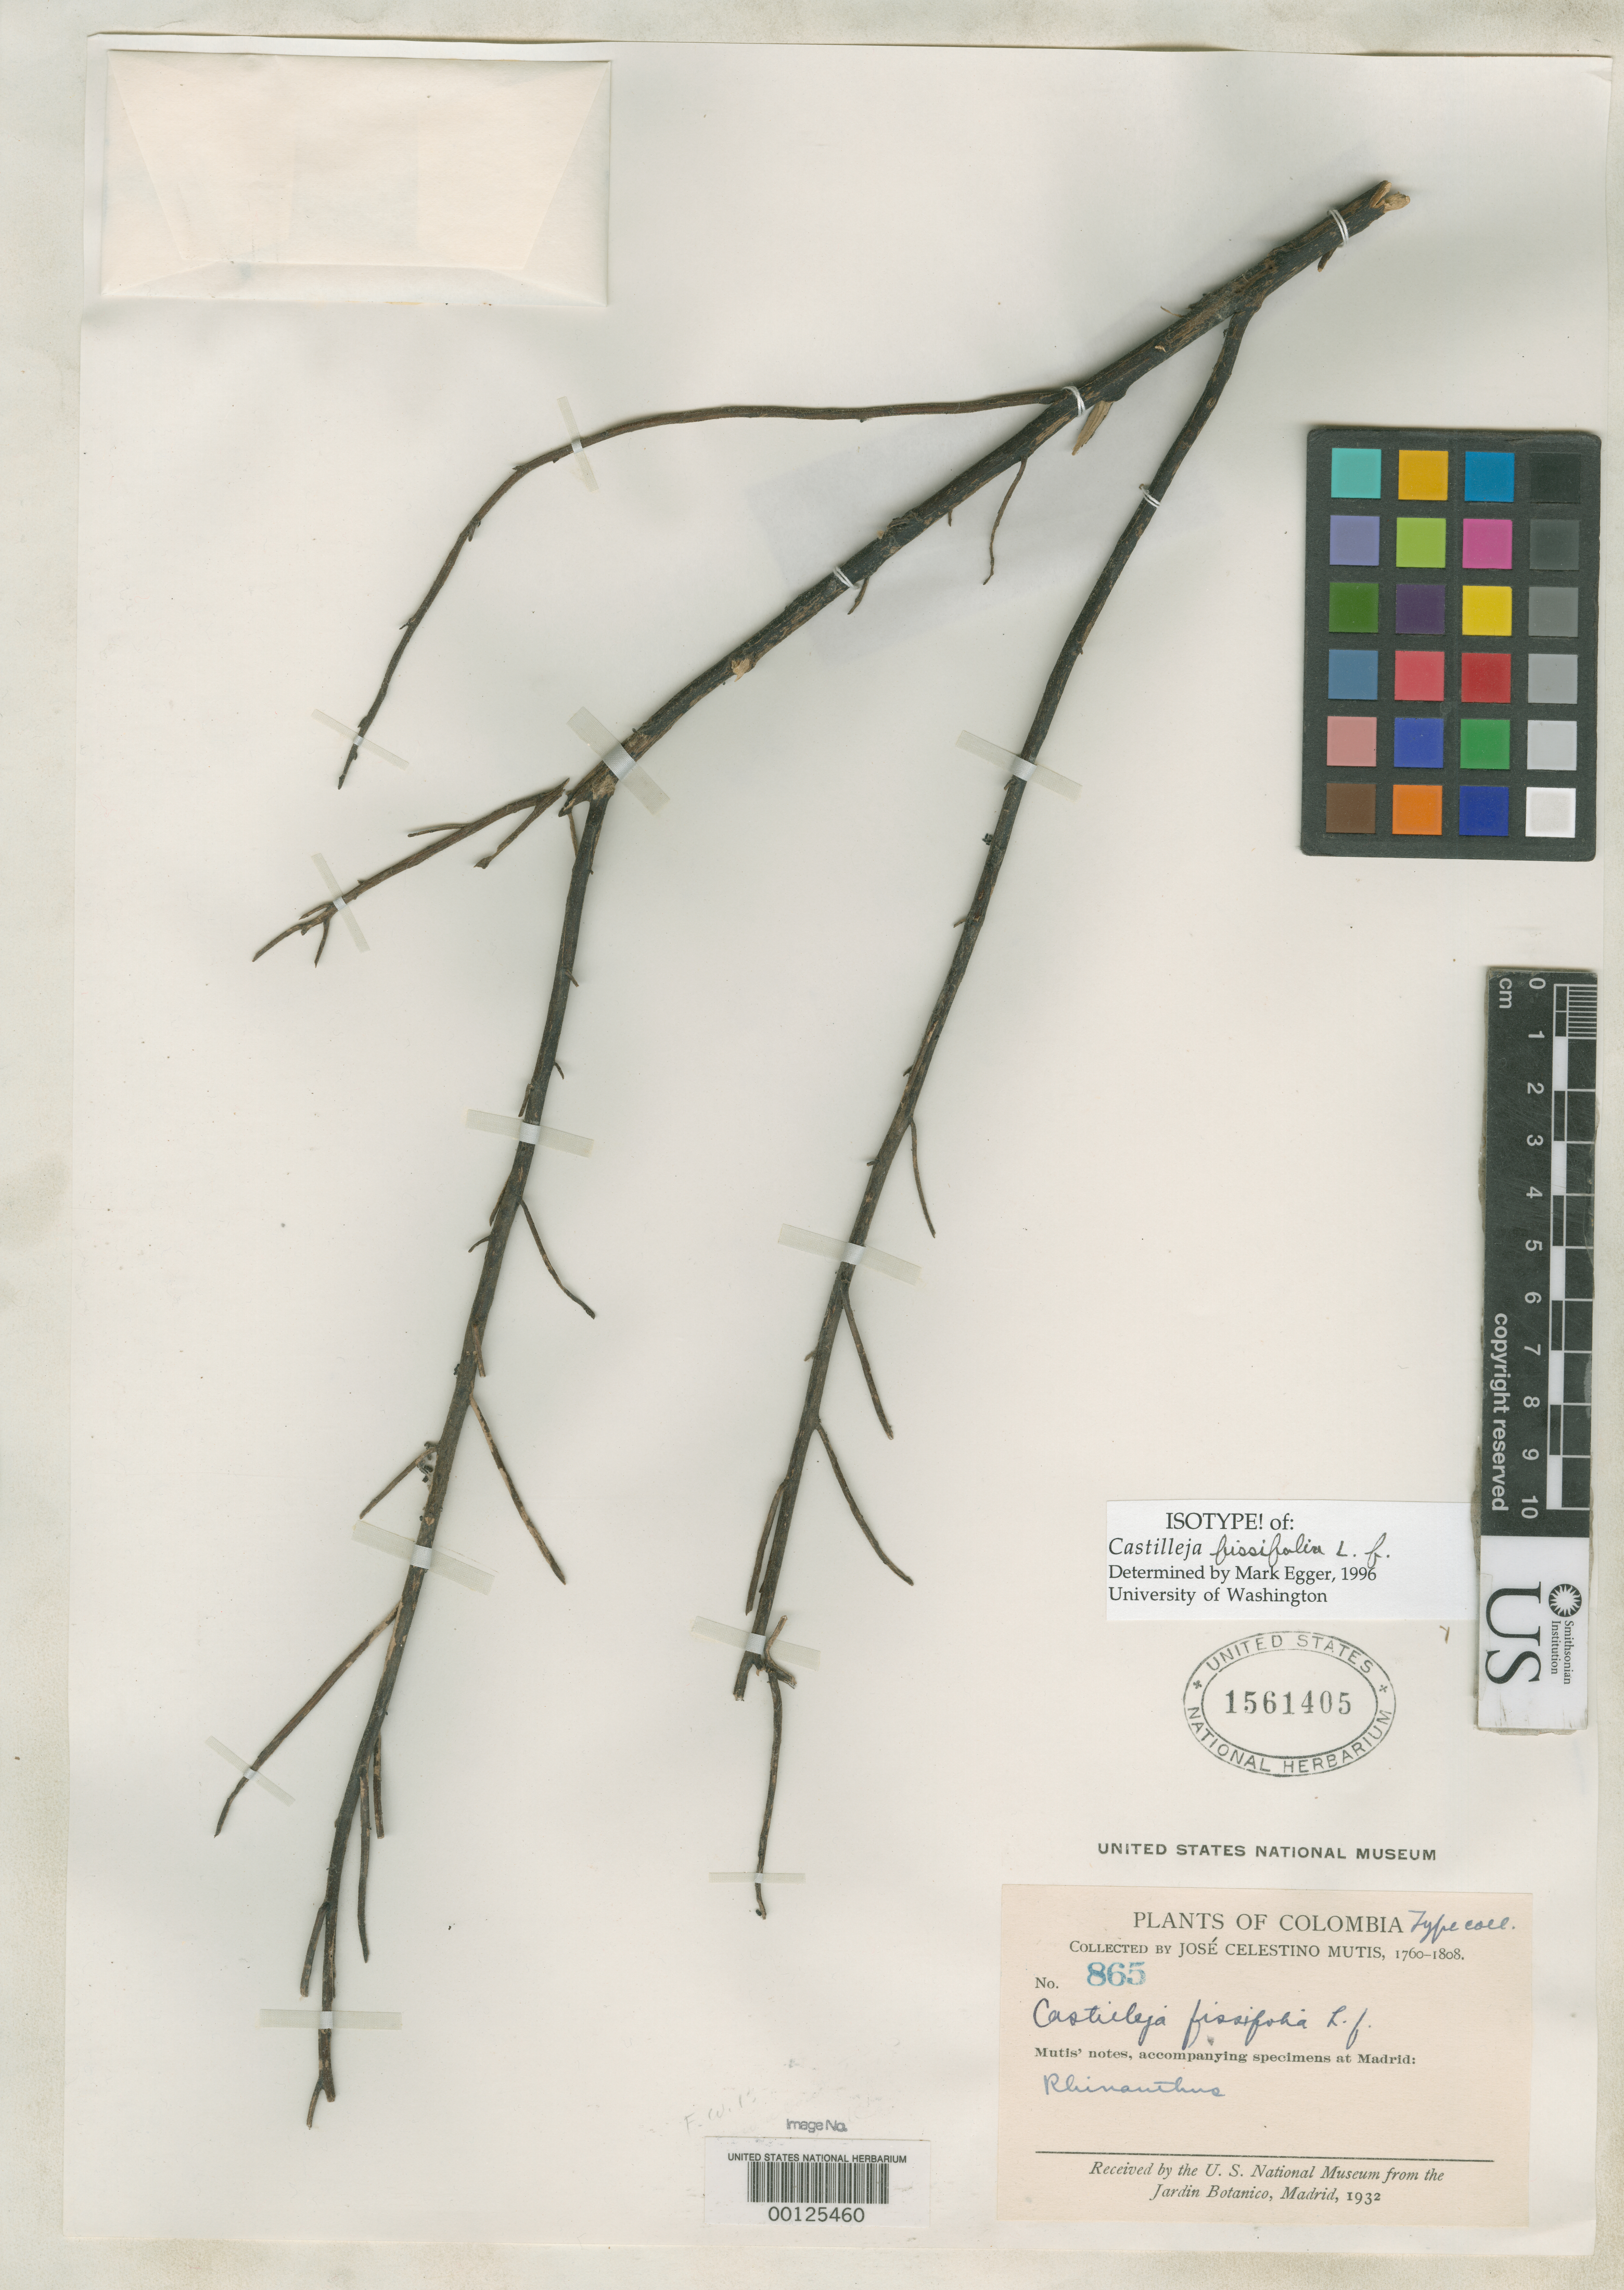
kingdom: Plantae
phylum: Tracheophyta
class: Magnoliopsida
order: Lamiales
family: Orobanchaceae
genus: Castilleja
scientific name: Castilleja fissifolia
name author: L. f.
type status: Isotype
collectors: J. C. B. Mutis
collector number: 865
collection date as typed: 1760 to -- --- 1808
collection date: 1760/1808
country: Colombia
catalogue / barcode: US 1561405